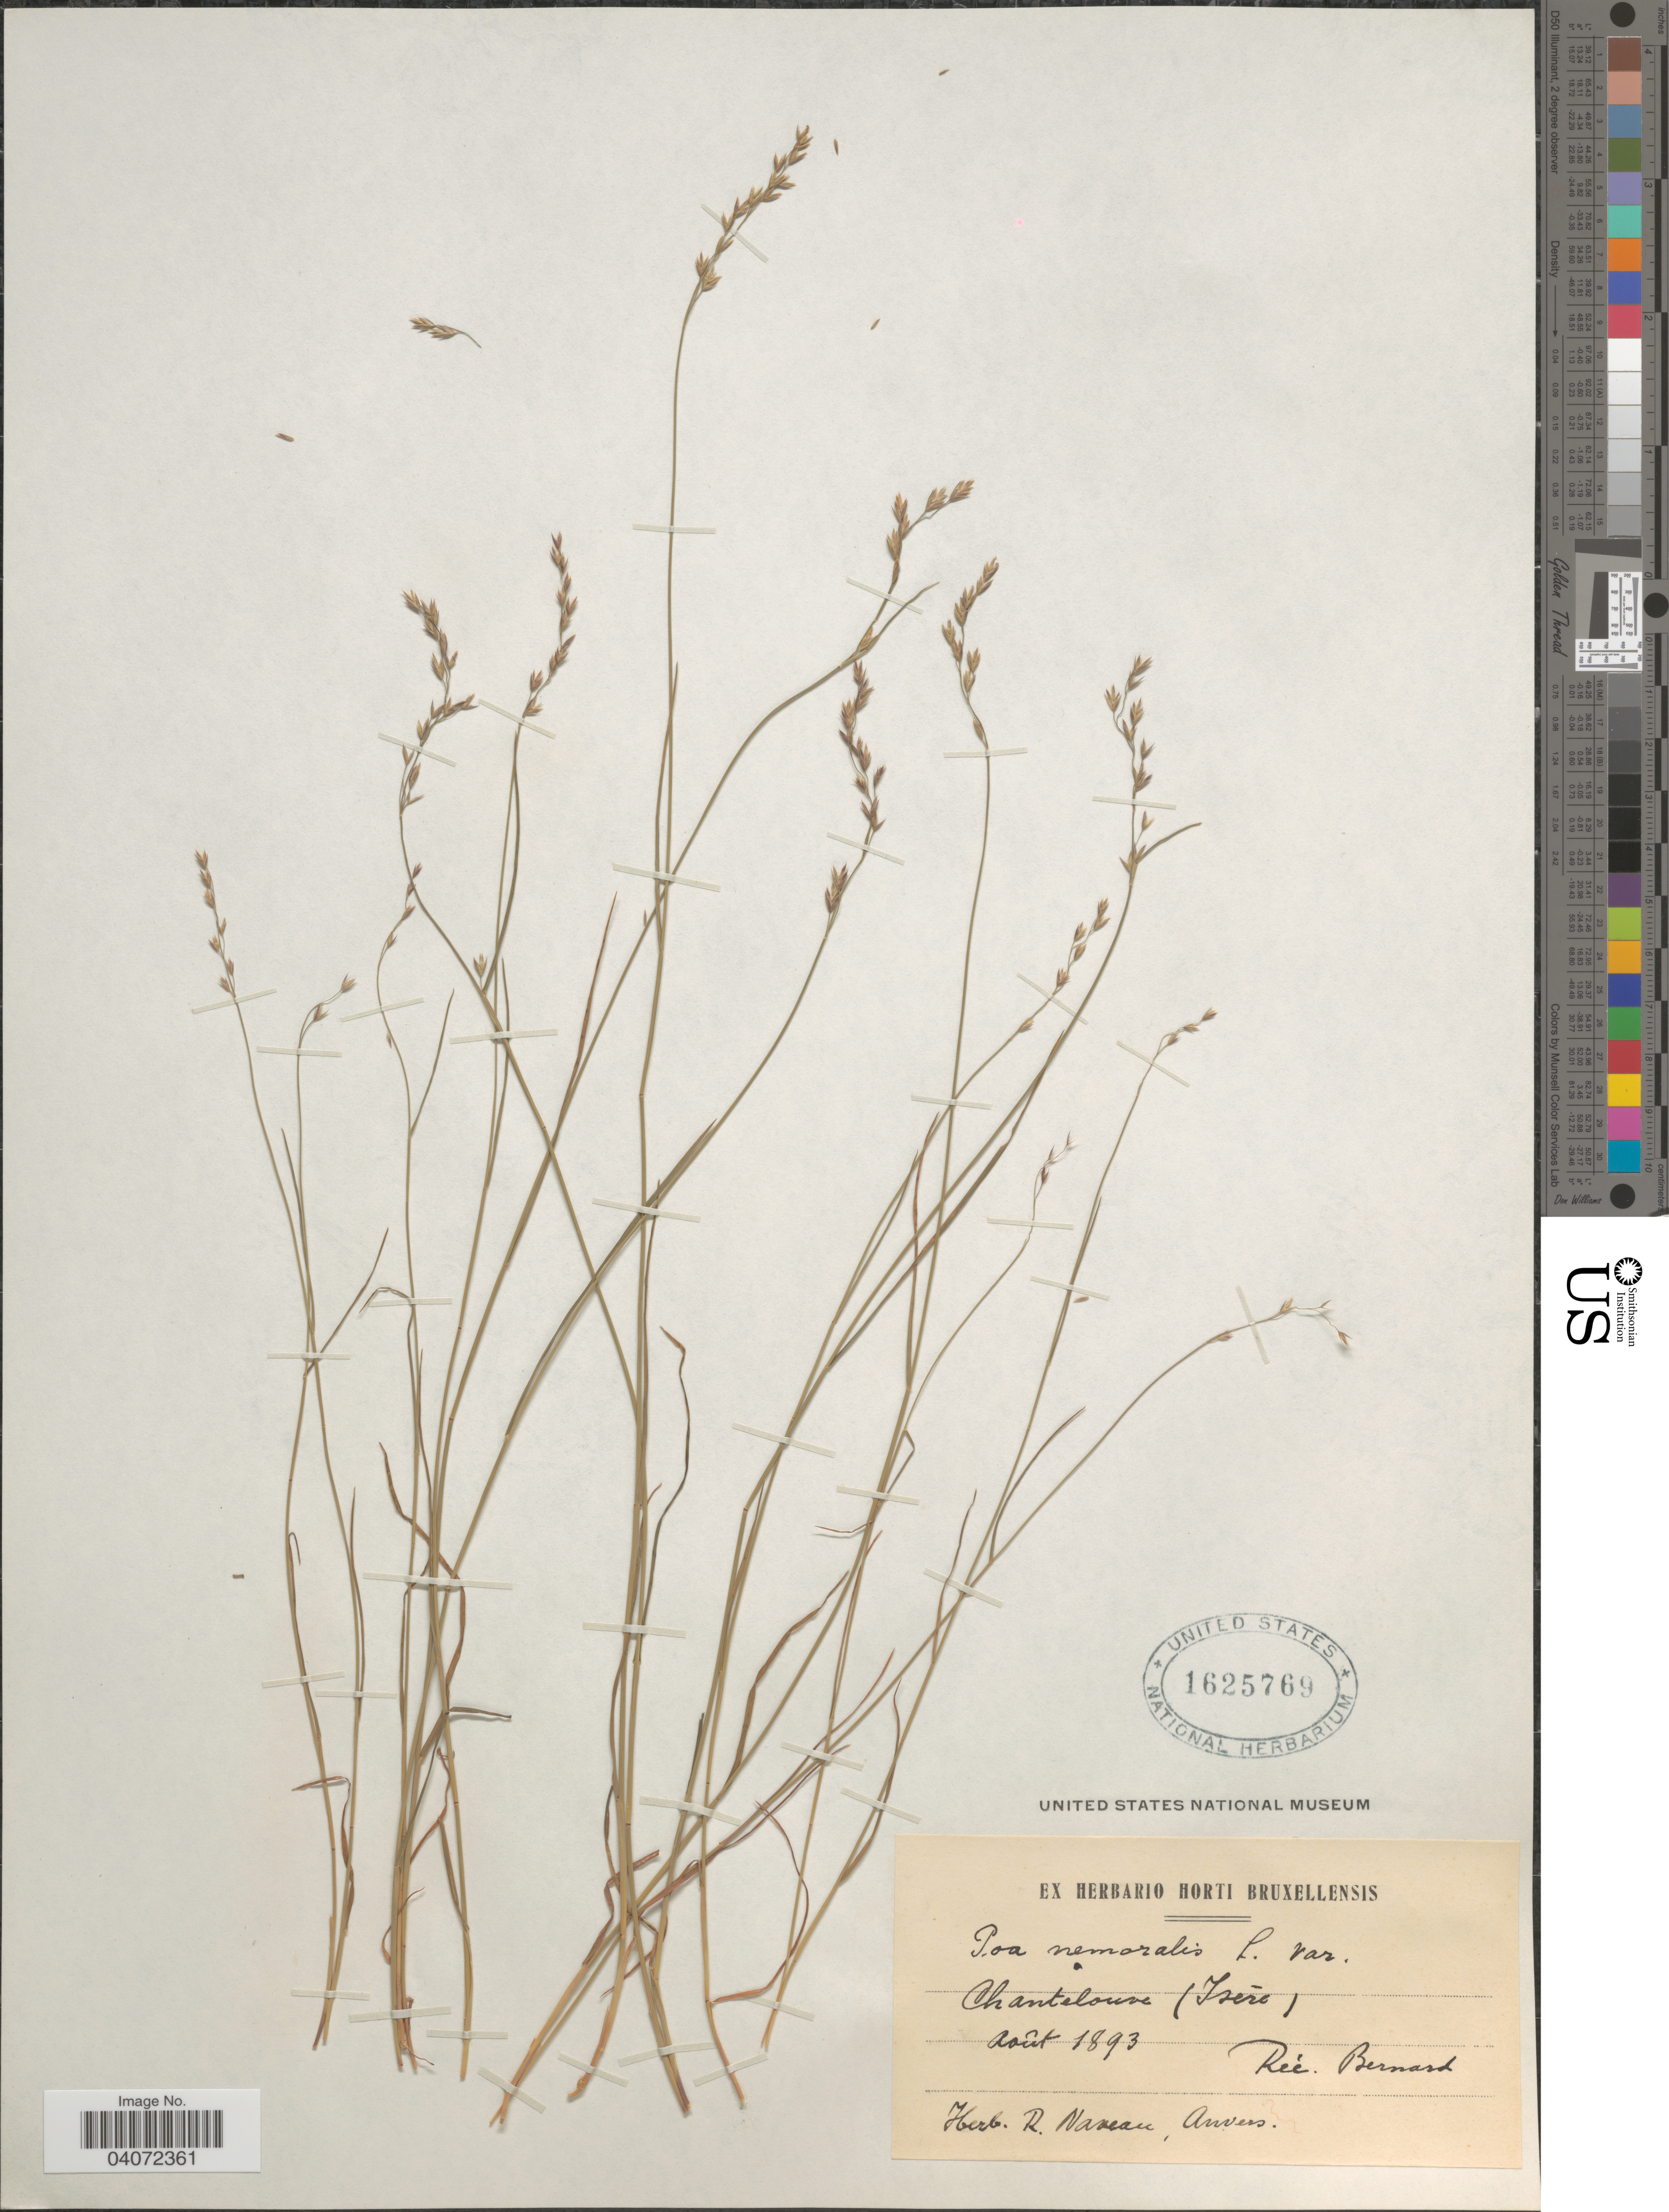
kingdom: Plantae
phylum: Tracheophyta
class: Liliopsida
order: Poales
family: Poaceae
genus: Poa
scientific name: Poa nemoralis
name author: L.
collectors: -. Bernard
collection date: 1893-08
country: France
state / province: Auvergne-Rhône-Alpes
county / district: Isère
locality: Chantelouve (Isère).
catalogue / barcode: US 1625769